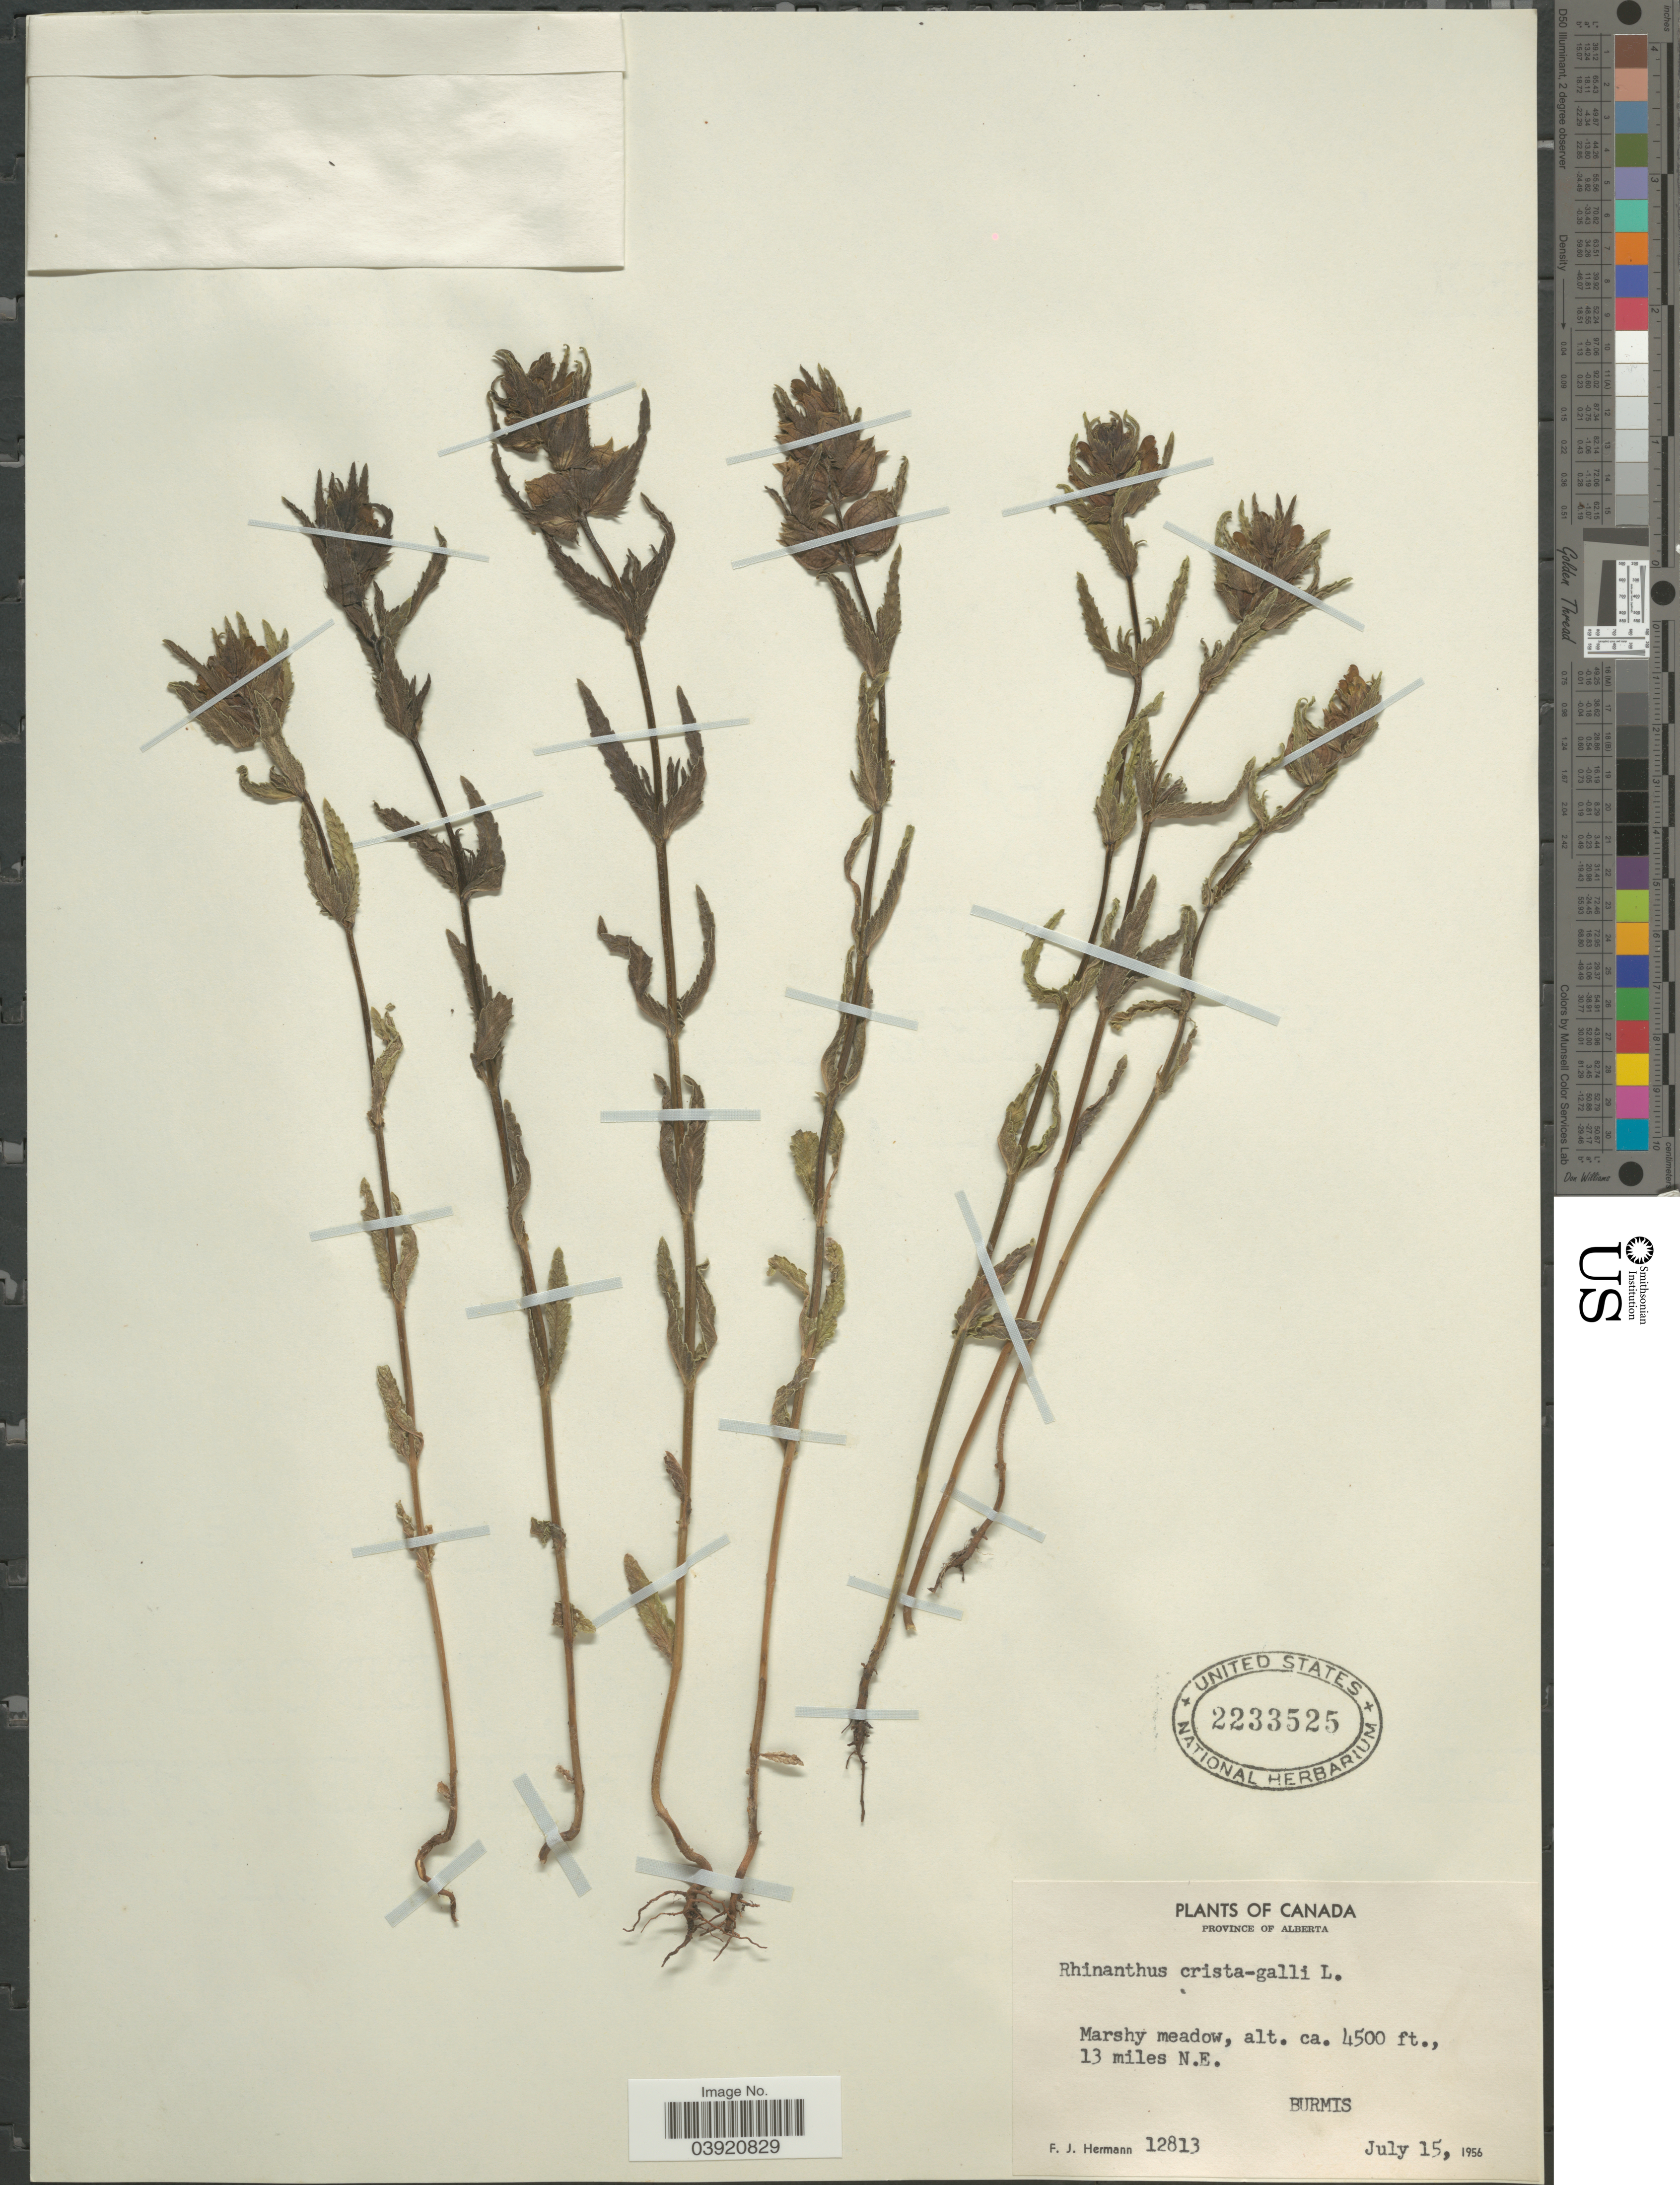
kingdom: Plantae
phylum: Tracheophyta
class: Magnoliopsida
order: Lamiales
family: Orobanchaceae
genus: Rhinanthus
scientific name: Rhinanthus crista-galli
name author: L.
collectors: F. J. Hermann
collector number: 12813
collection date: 1956-07-15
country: Canada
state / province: Alberta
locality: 13 miles N.E. Burmis.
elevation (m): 1372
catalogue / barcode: US 2233525